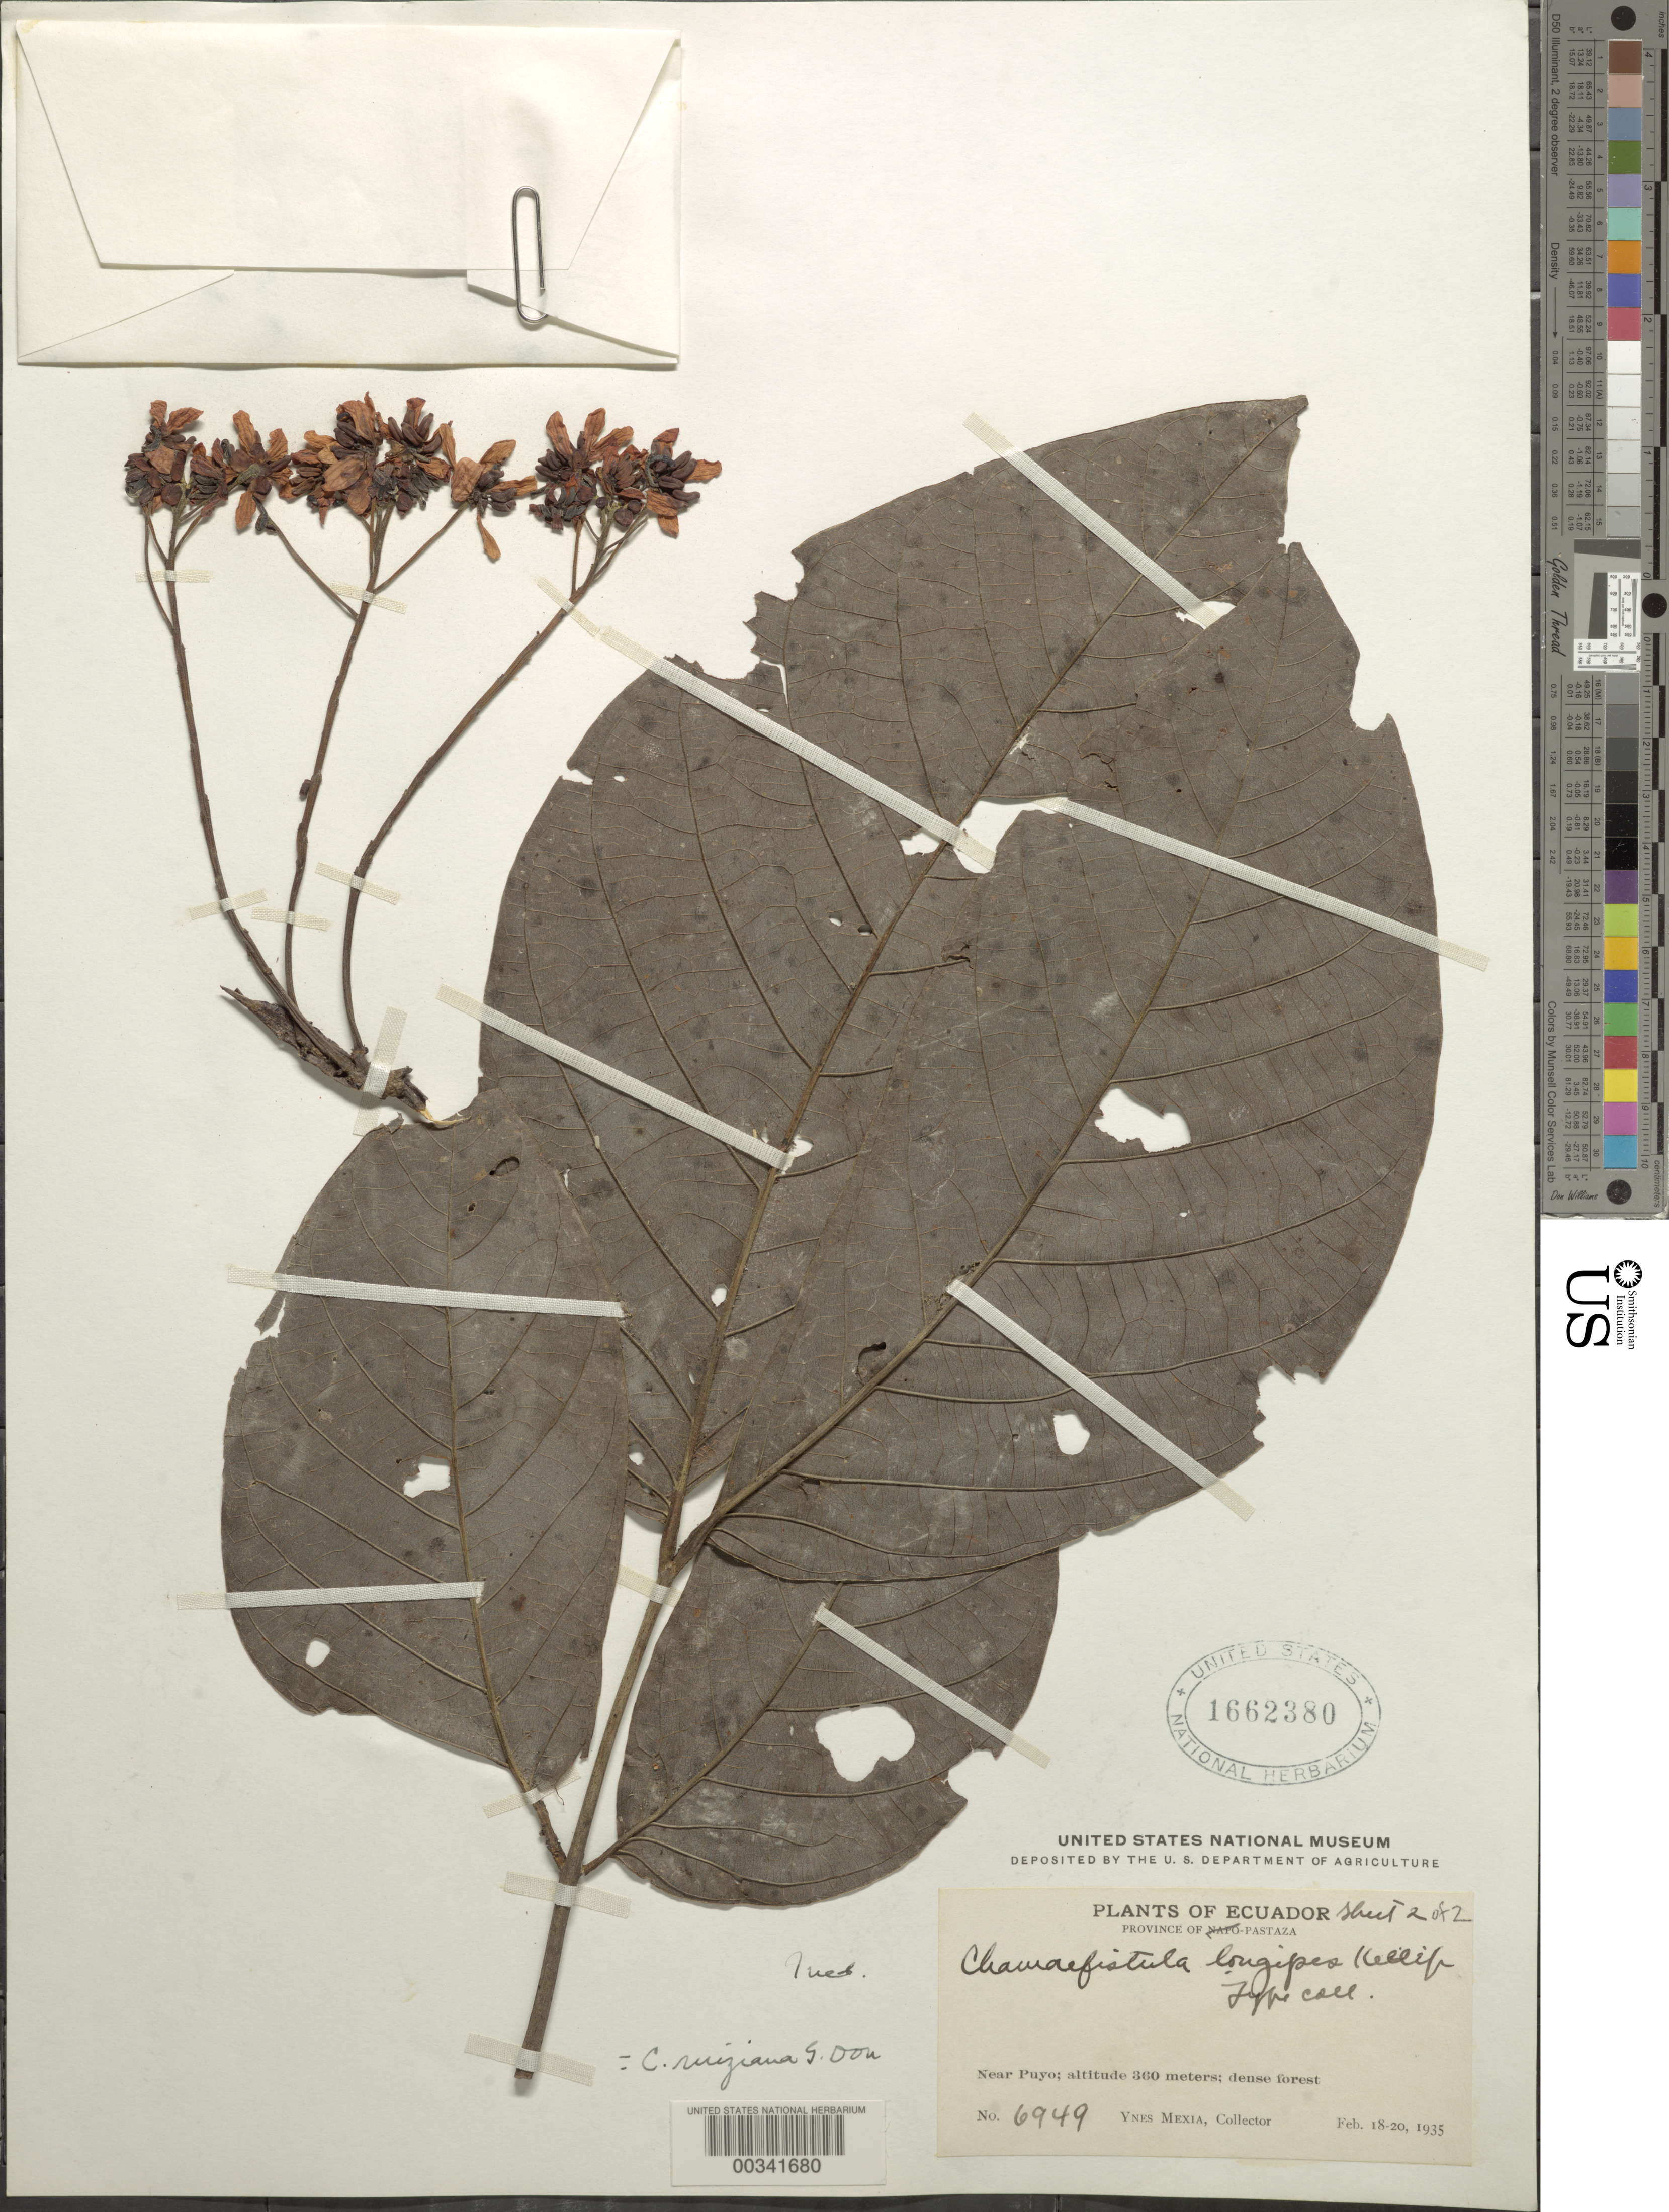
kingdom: Plantae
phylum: Tracheophyta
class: Magnoliopsida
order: Fabales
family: Fabaceae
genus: Senna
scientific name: Senna ruiziana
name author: (G. Don) H.S. Irwin & Barneby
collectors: Y. Mexia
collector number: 6949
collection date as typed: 18 Feb 1935 to 20 Feb 1935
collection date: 1935-02-18/1935-02-20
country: Ecuador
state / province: Pastaza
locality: Near Puyo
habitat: Dense forest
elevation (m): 360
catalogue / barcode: US 1662380